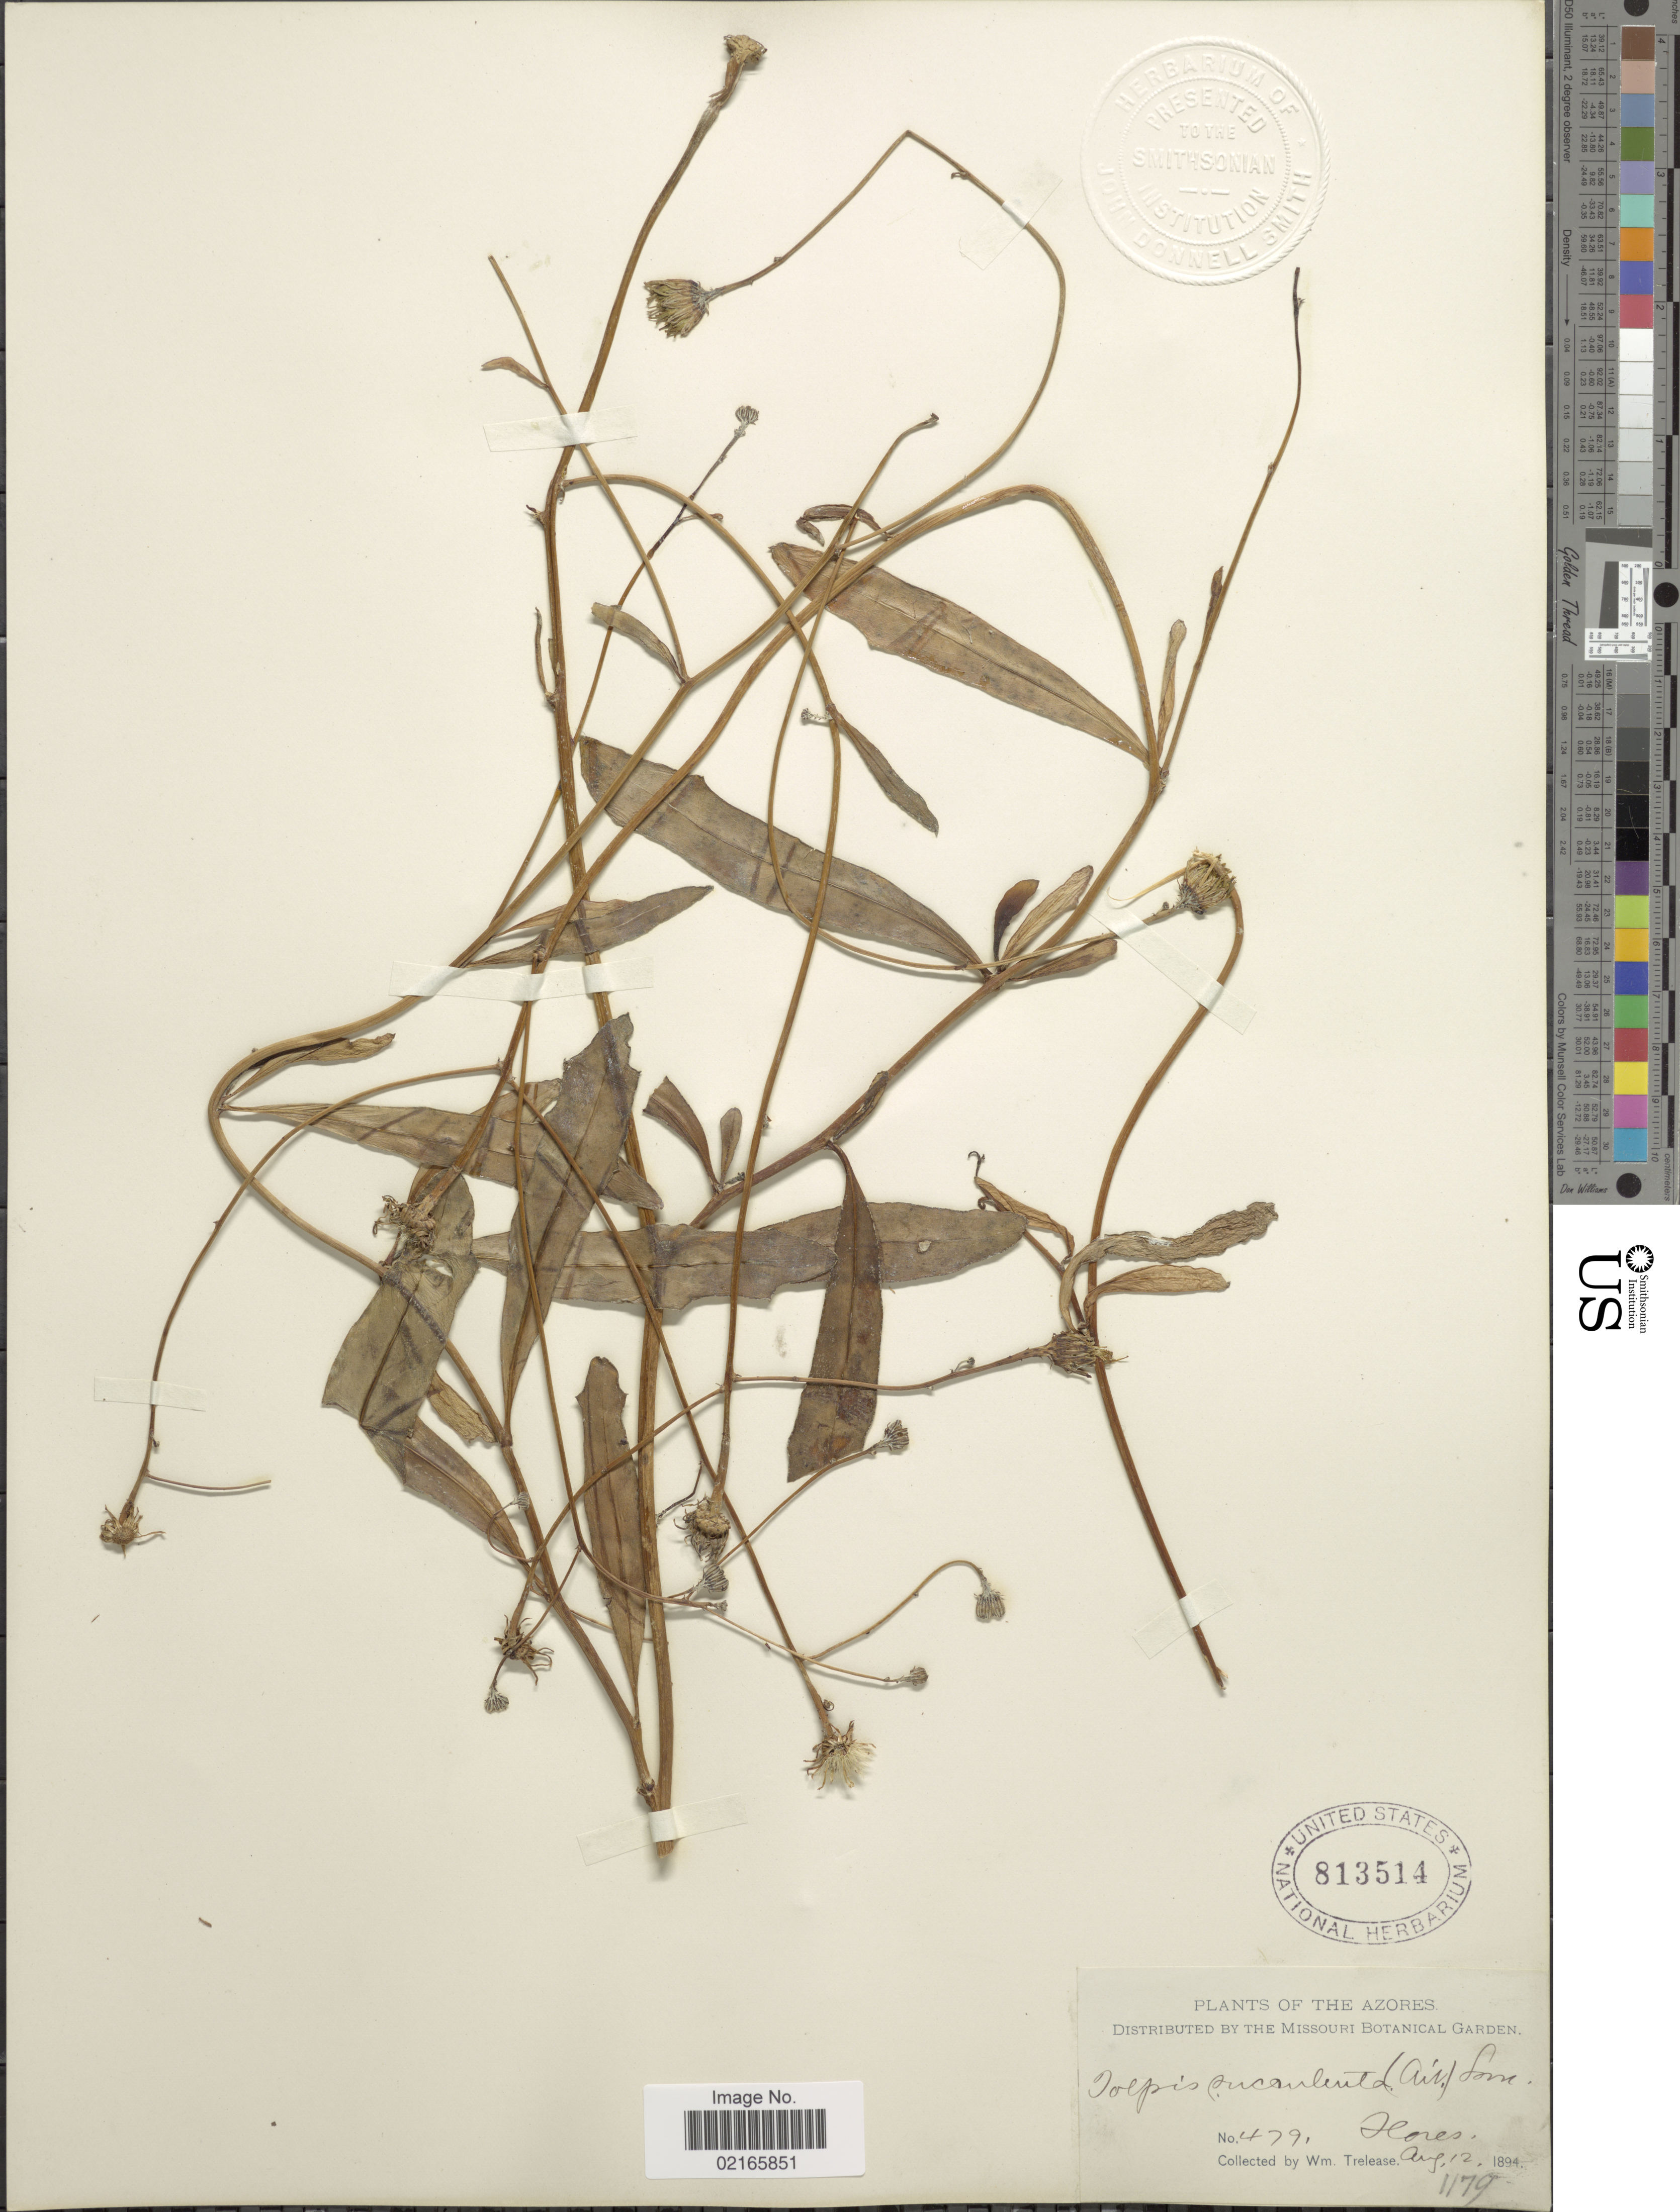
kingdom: Plantae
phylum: Tracheophyta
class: Magnoliopsida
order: Asterales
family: Asteraceae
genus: Tolpis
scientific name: Tolpis succulenta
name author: Lowe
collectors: W. Trelease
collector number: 477/1179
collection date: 1894-08-12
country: Portugal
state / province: Azores (Aut. Reg.)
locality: Hores [interpreted]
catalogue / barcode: US 813514